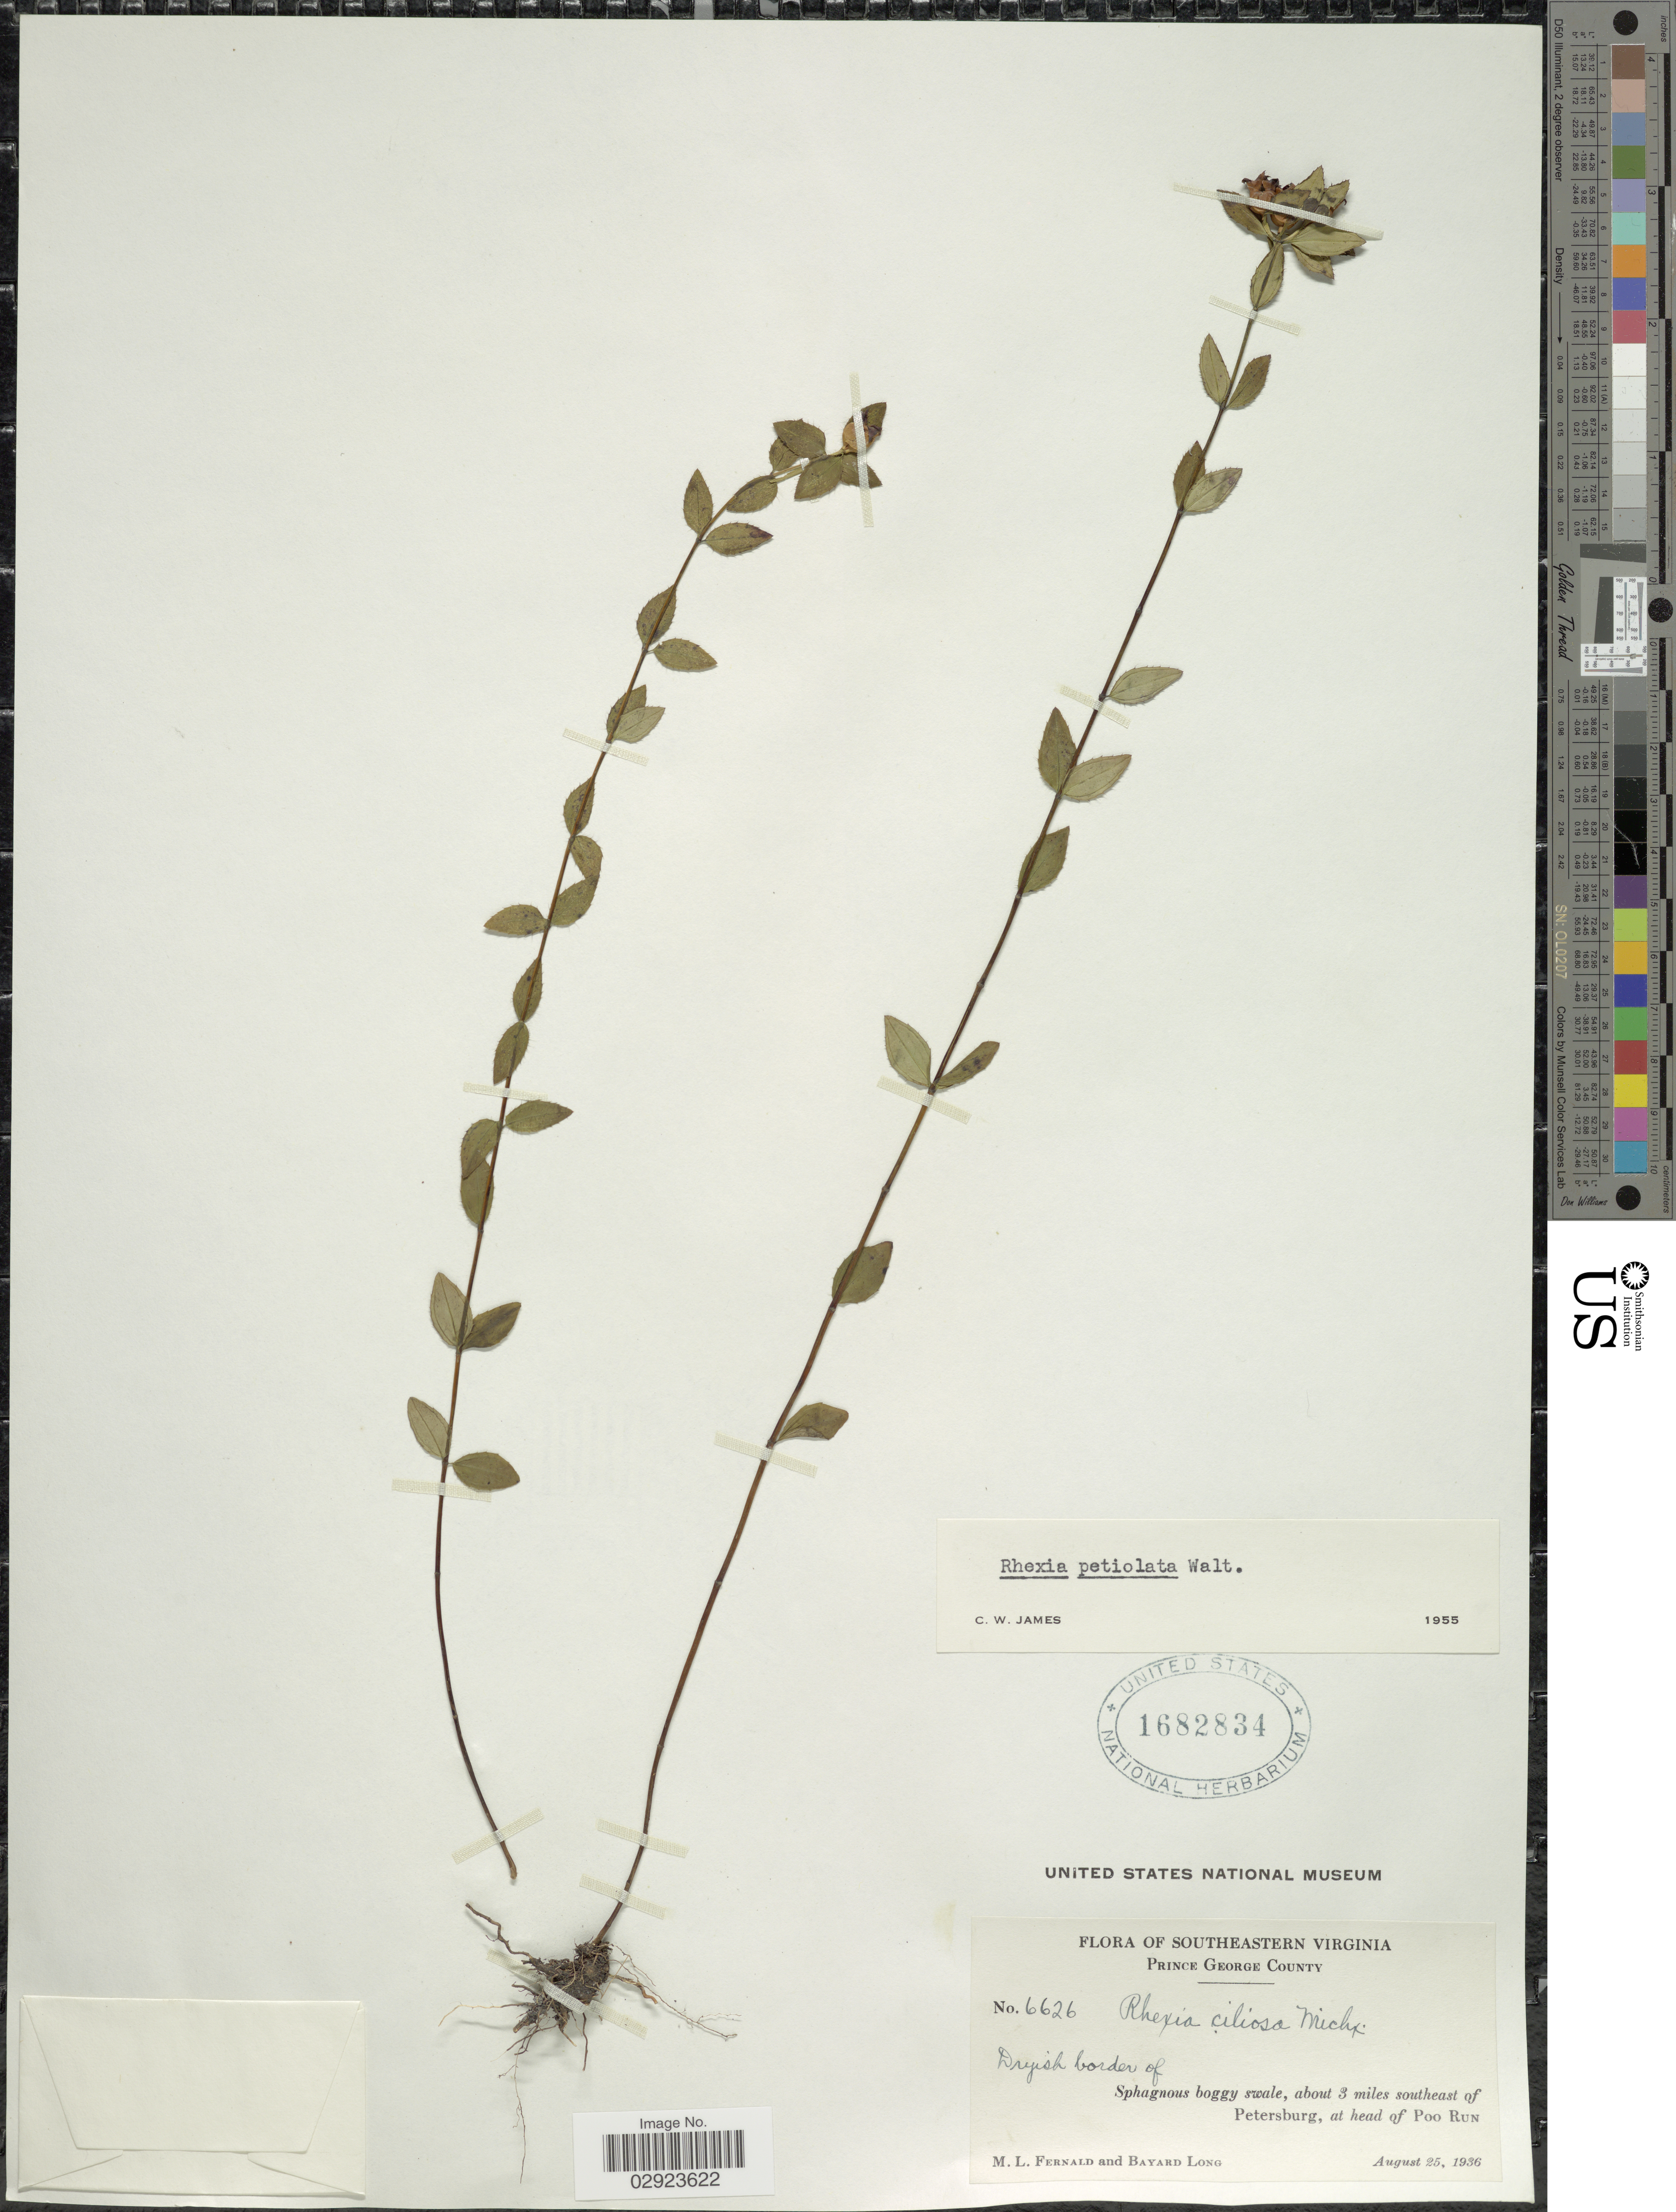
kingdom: Plantae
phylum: Tracheophyta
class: Magnoliopsida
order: Myrtales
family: Melastomataceae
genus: Rhexia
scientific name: Rhexia petiolata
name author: Walter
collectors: M. L. Fernald & B. Long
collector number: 6626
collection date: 1936-08-25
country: United States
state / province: Virginia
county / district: Prince George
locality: Southeastern Virginia. Prince George County. About 3 miles southeast of Petersburg, at head of Poo Run.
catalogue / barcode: US 1682834